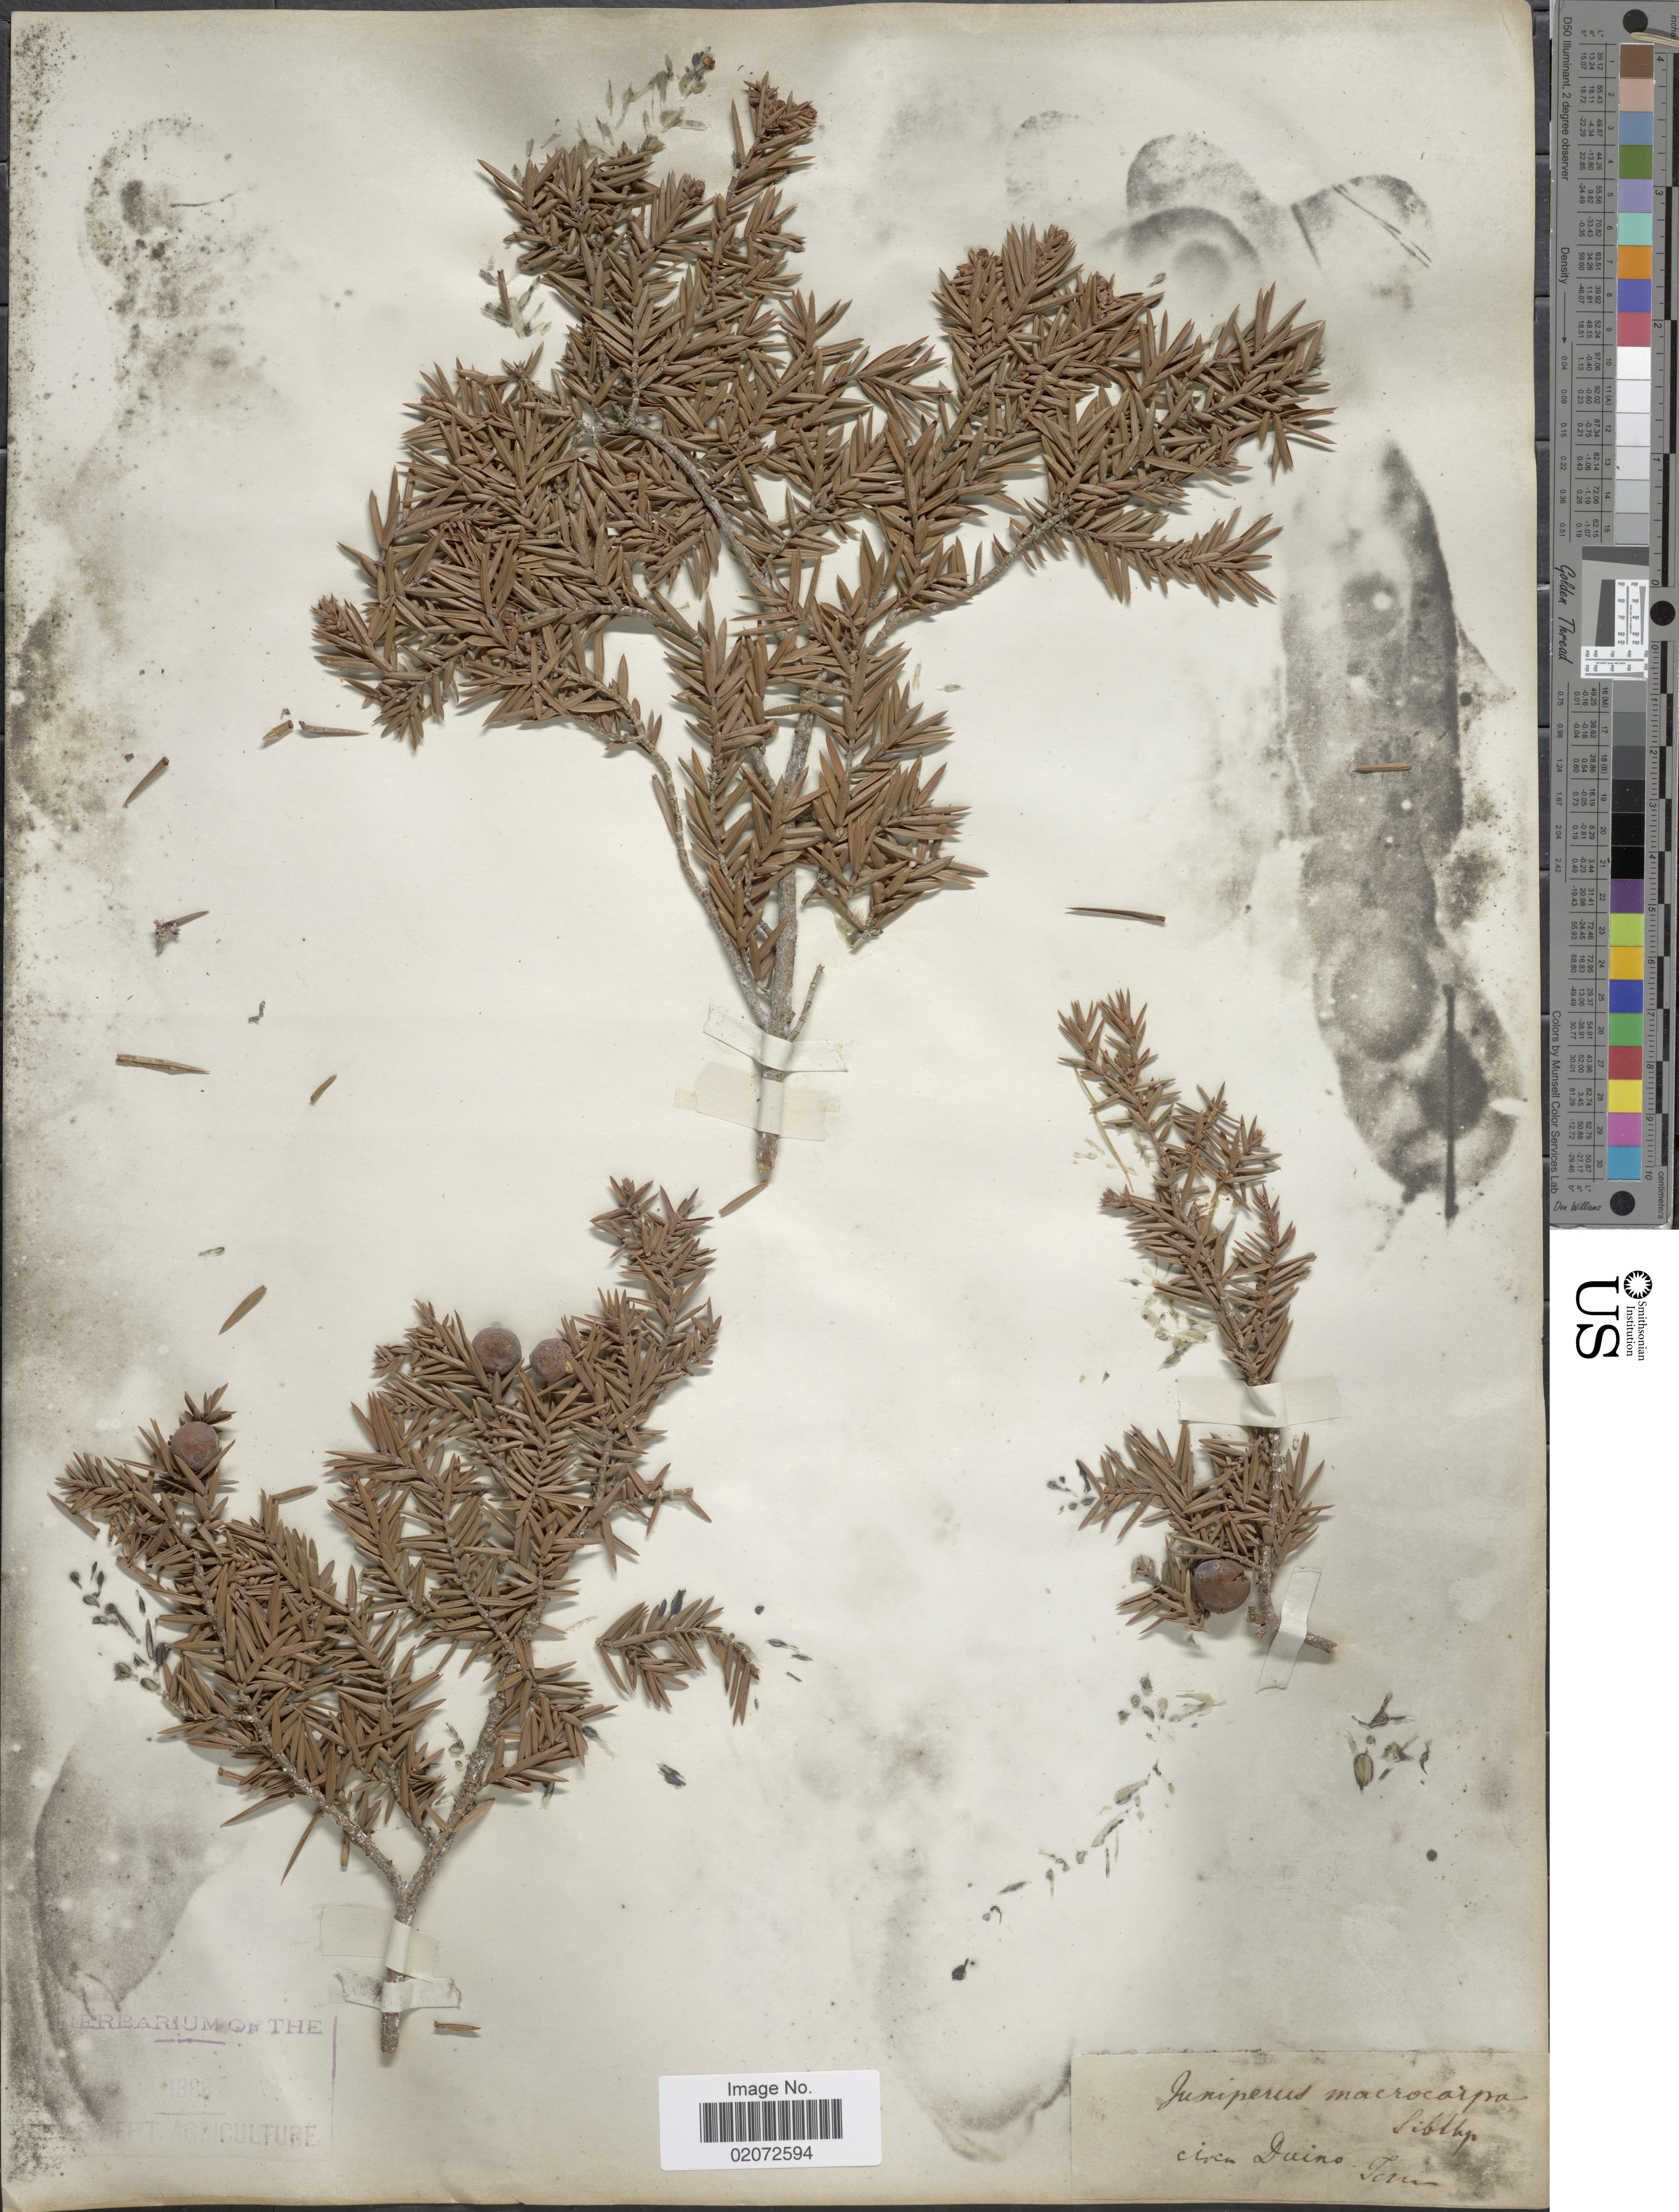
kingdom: Plantae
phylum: Tracheophyta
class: Pinopsida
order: Pinales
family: Cupressaceae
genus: Juniperus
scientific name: Juniperus macrocarpa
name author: Sibth. & Sm.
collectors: -. Tom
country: Italy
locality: Circa Duino